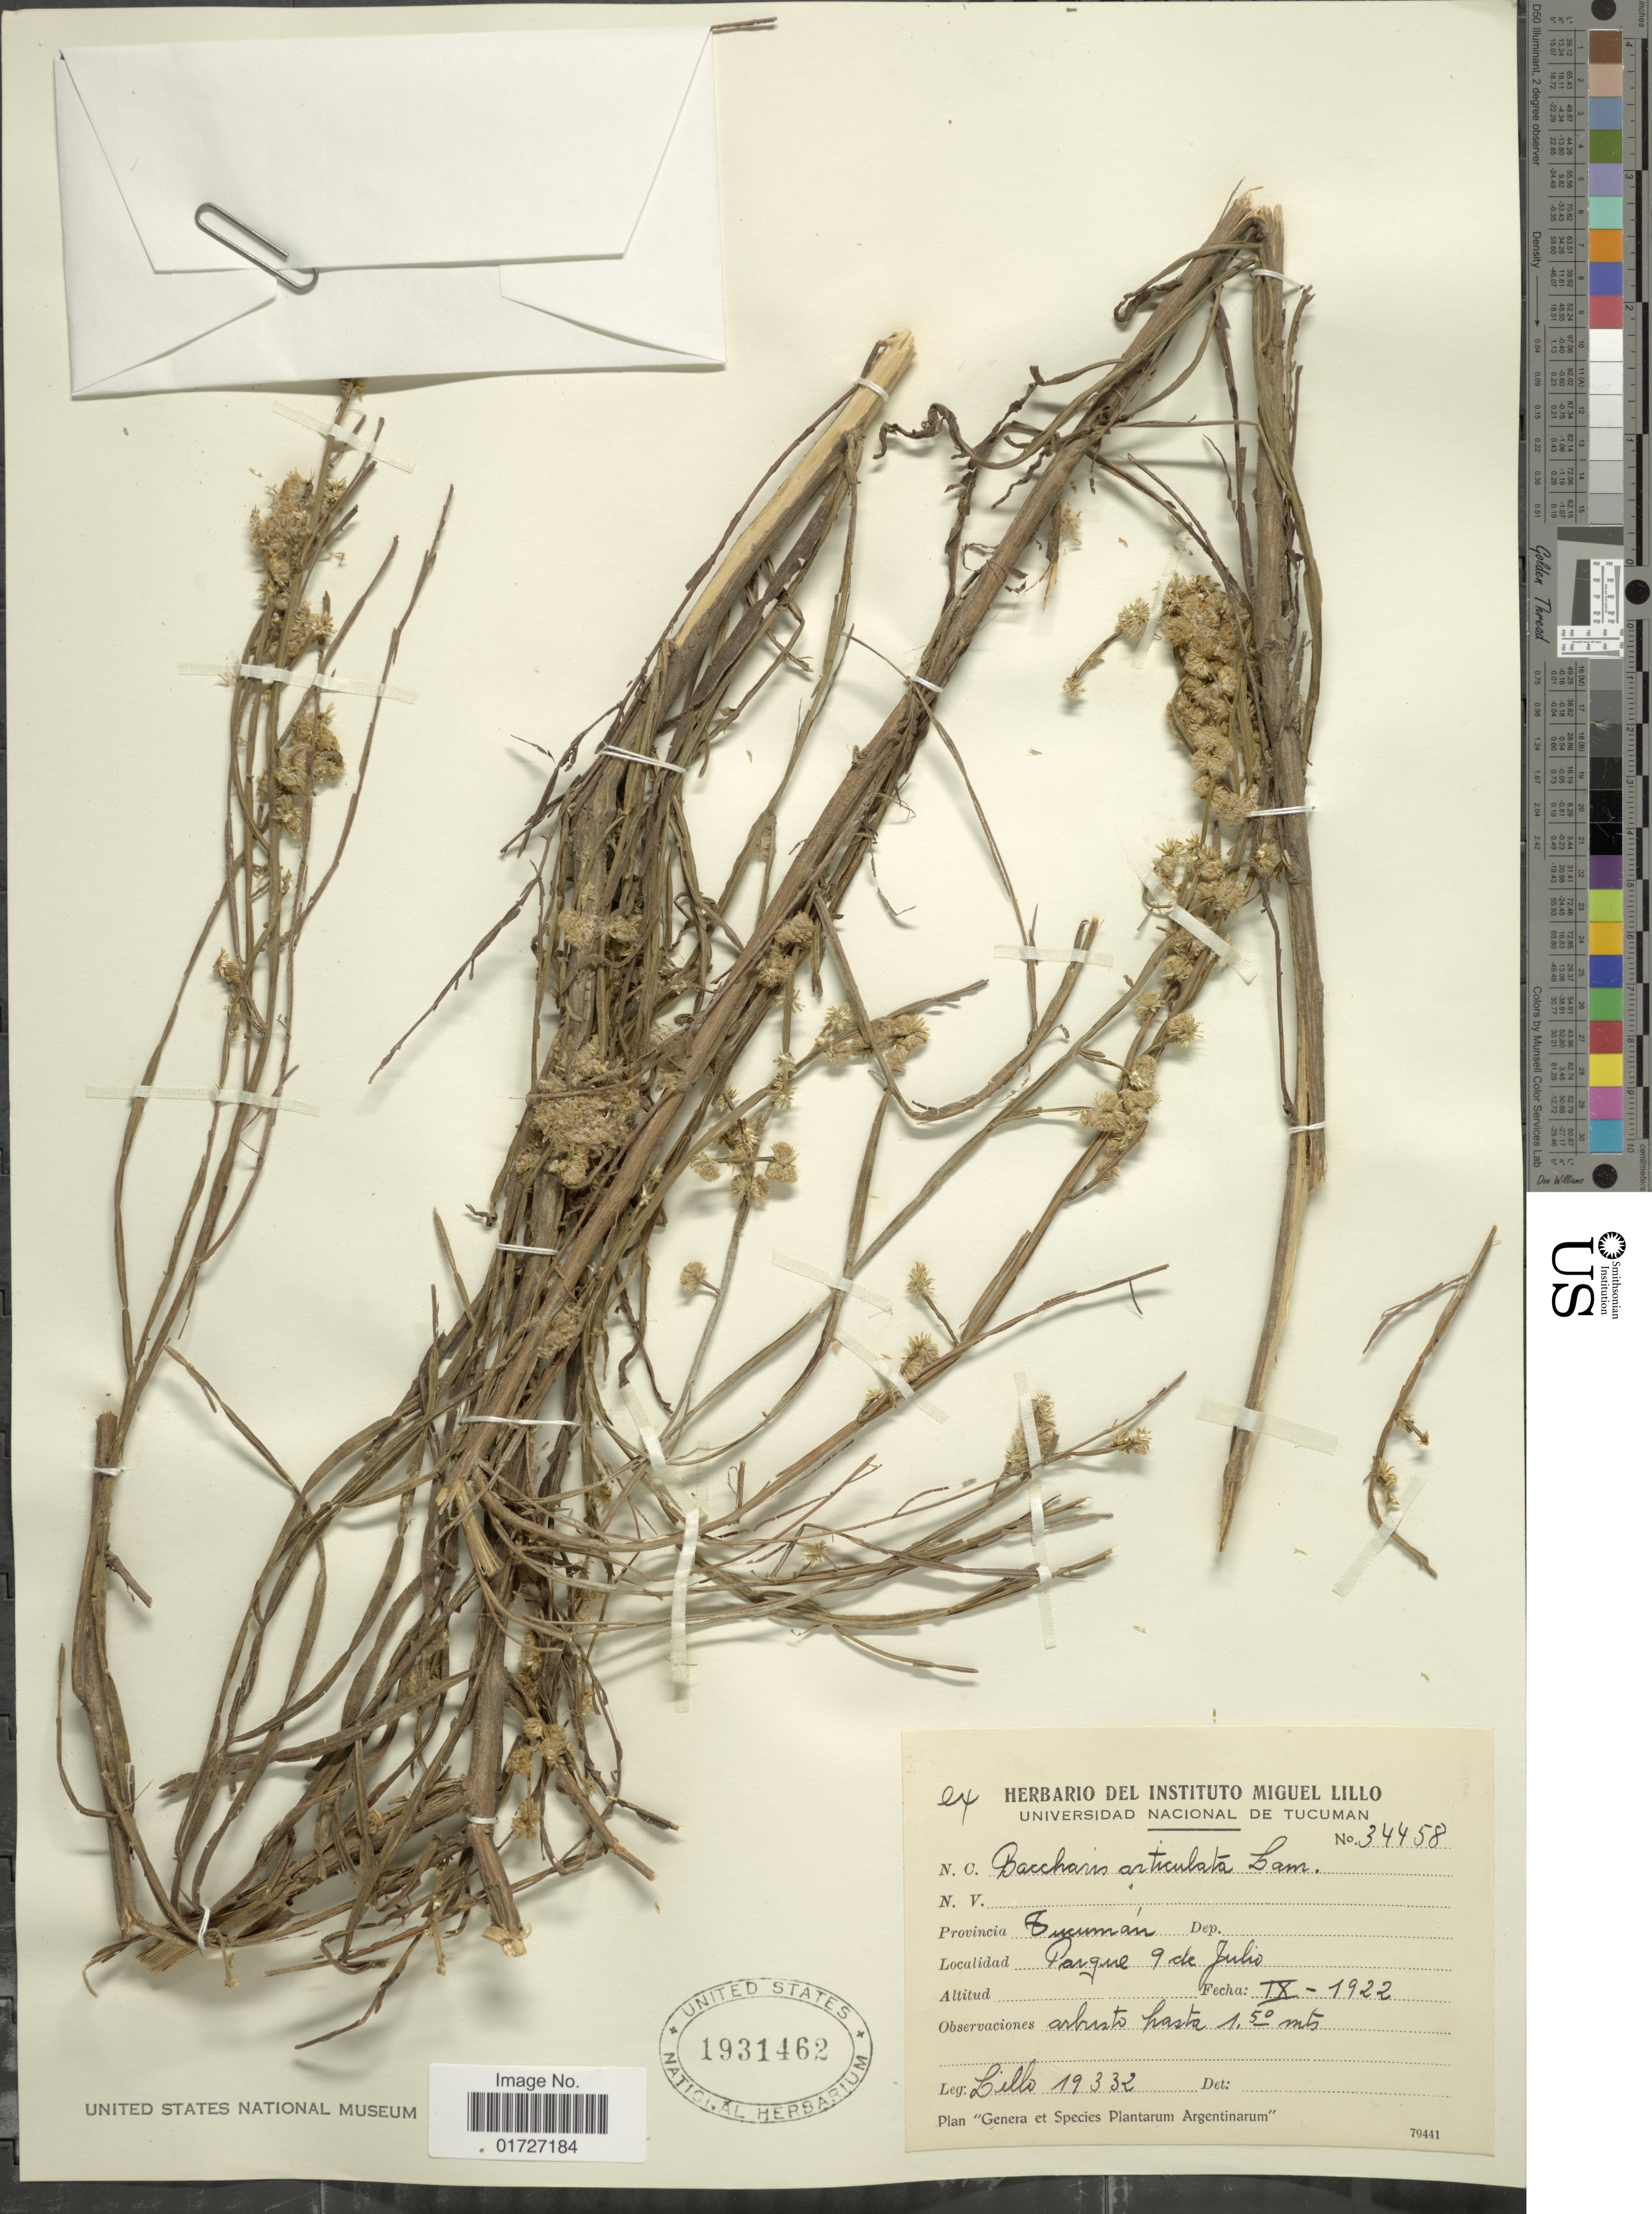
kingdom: Plantae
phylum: Tracheophyta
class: Magnoliopsida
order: Asterales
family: Asteraceae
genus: Baccharis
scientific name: Baccharis articulata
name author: (Lam.) Pers.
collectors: -. Lillo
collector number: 18221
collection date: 1922-09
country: Argentina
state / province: Tucuman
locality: Parque 9 de Julio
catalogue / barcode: US 1931462